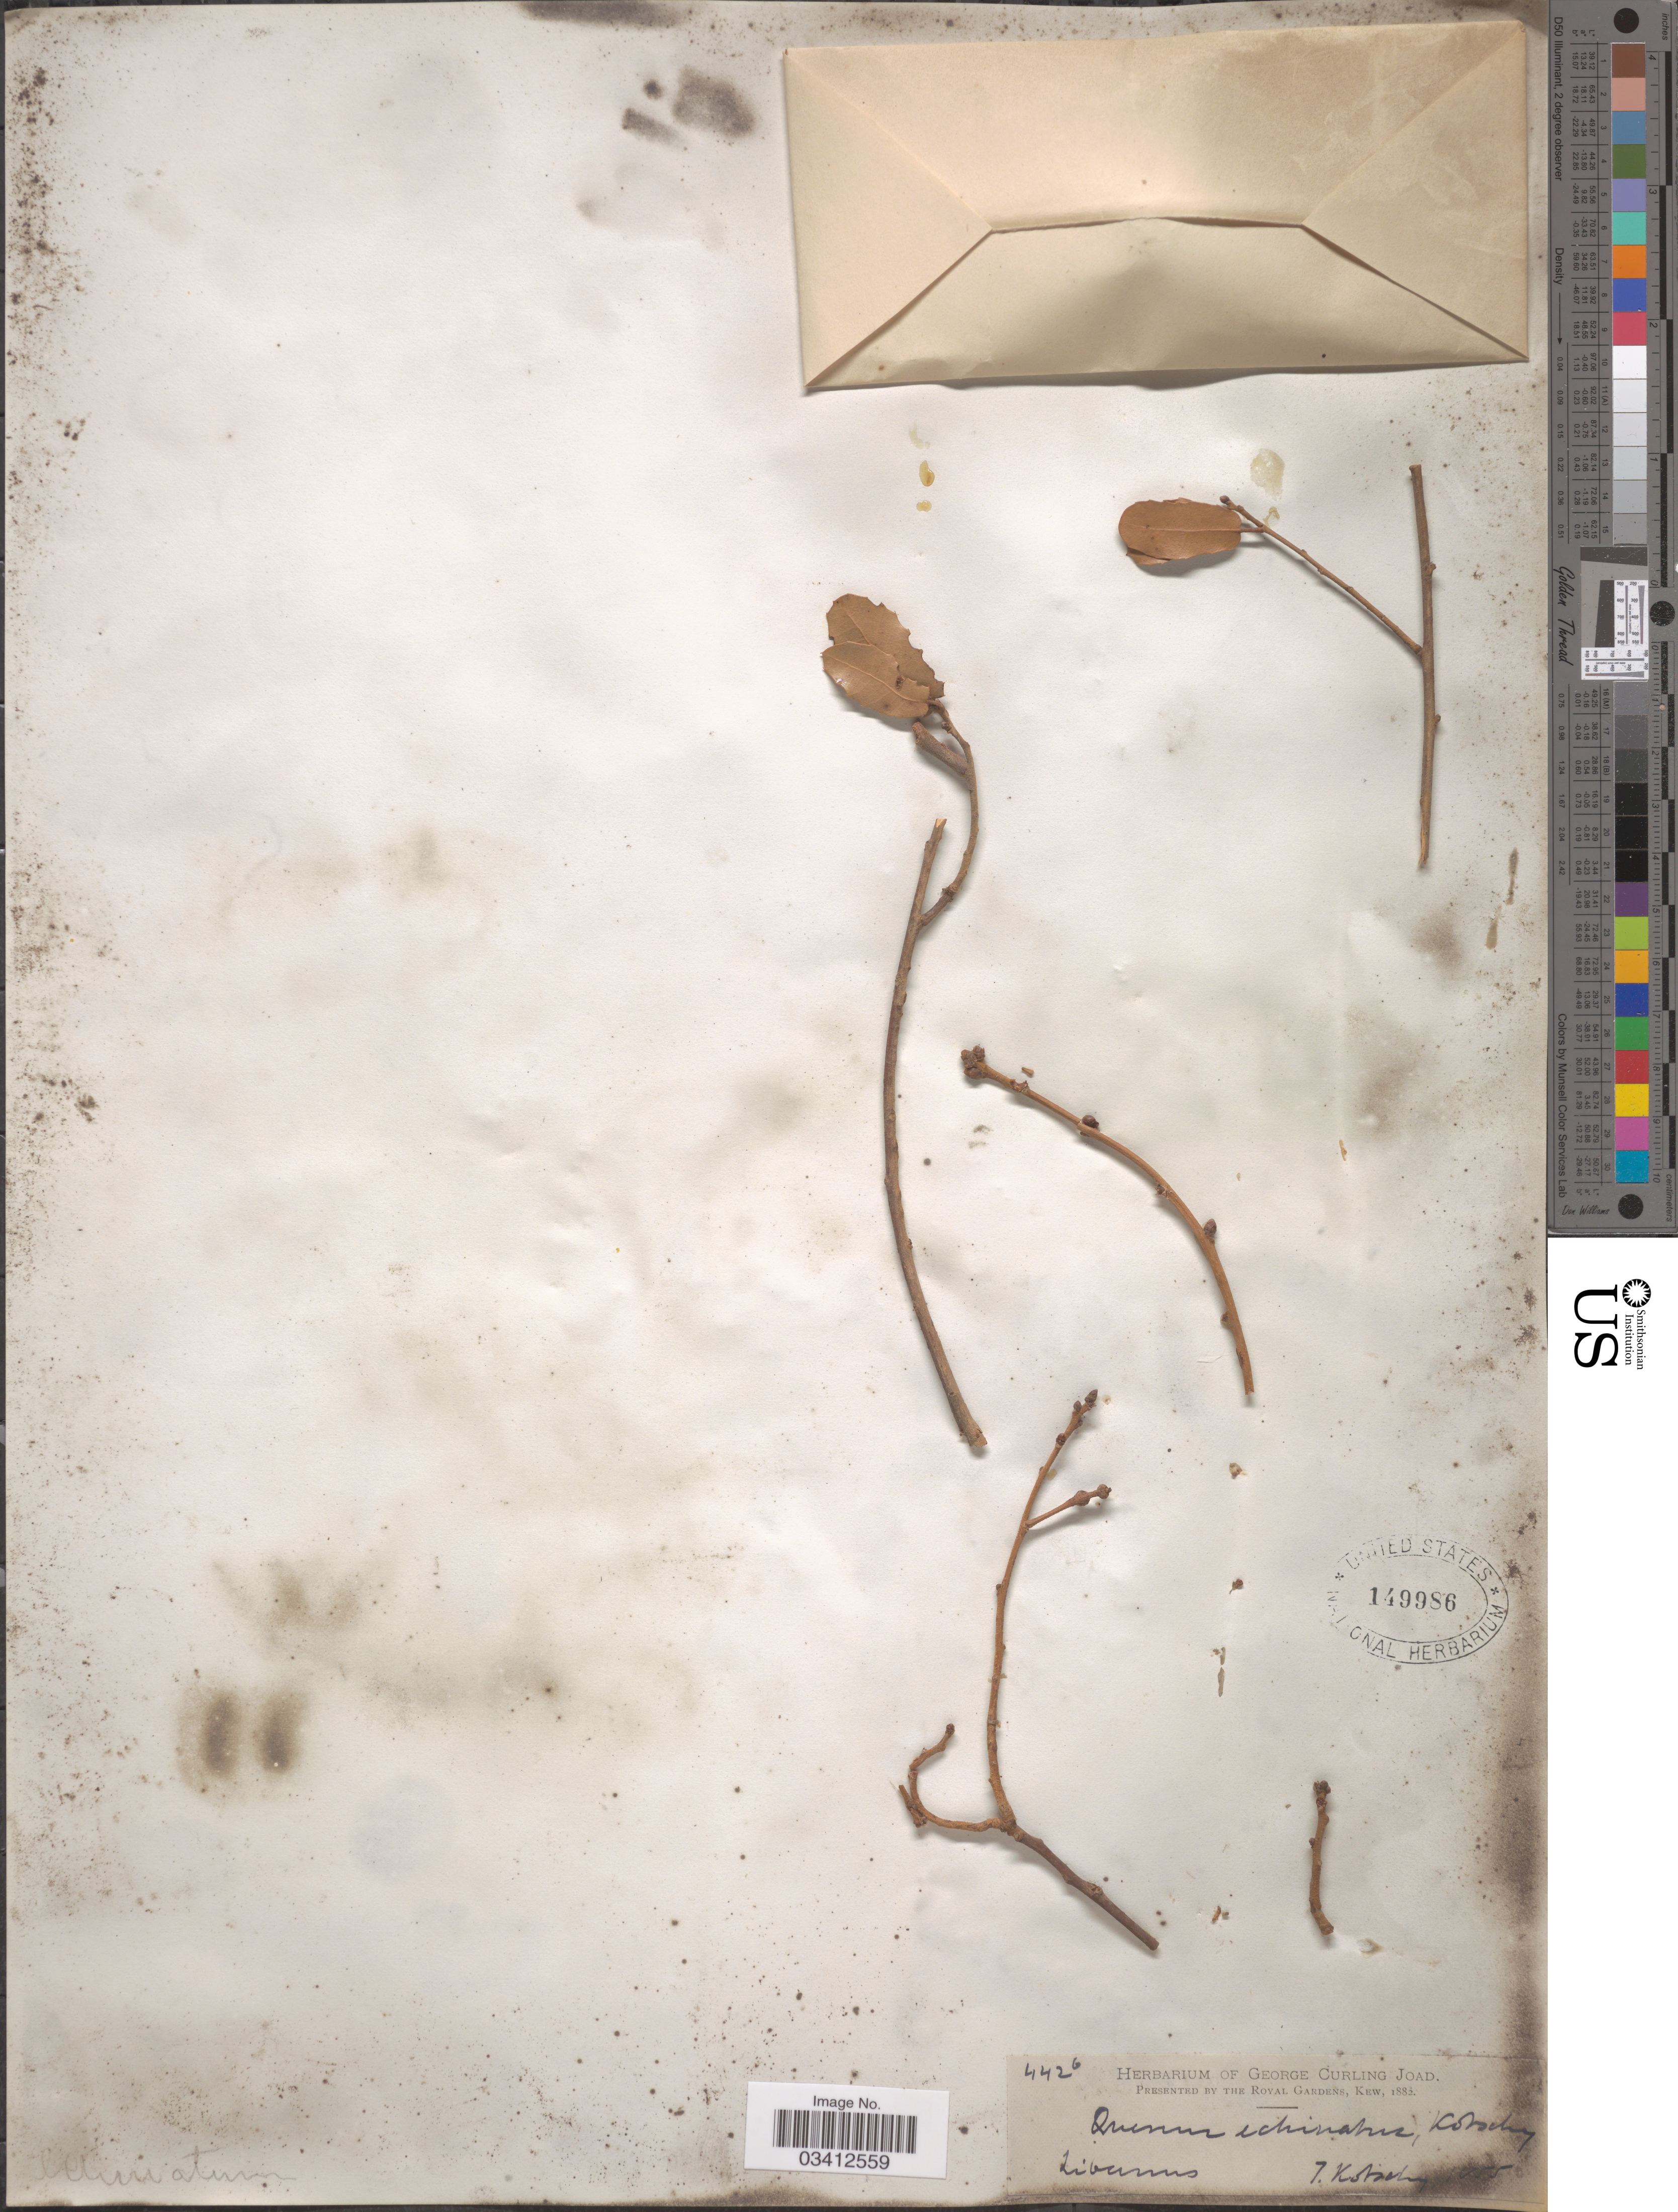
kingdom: Plantae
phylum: Tracheophyta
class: Magnoliopsida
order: Fagales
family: Fagaceae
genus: Quercus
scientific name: Quercus echinata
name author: A. DC.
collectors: T. Kotschy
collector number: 4426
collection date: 1855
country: Lebanon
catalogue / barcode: US 149986